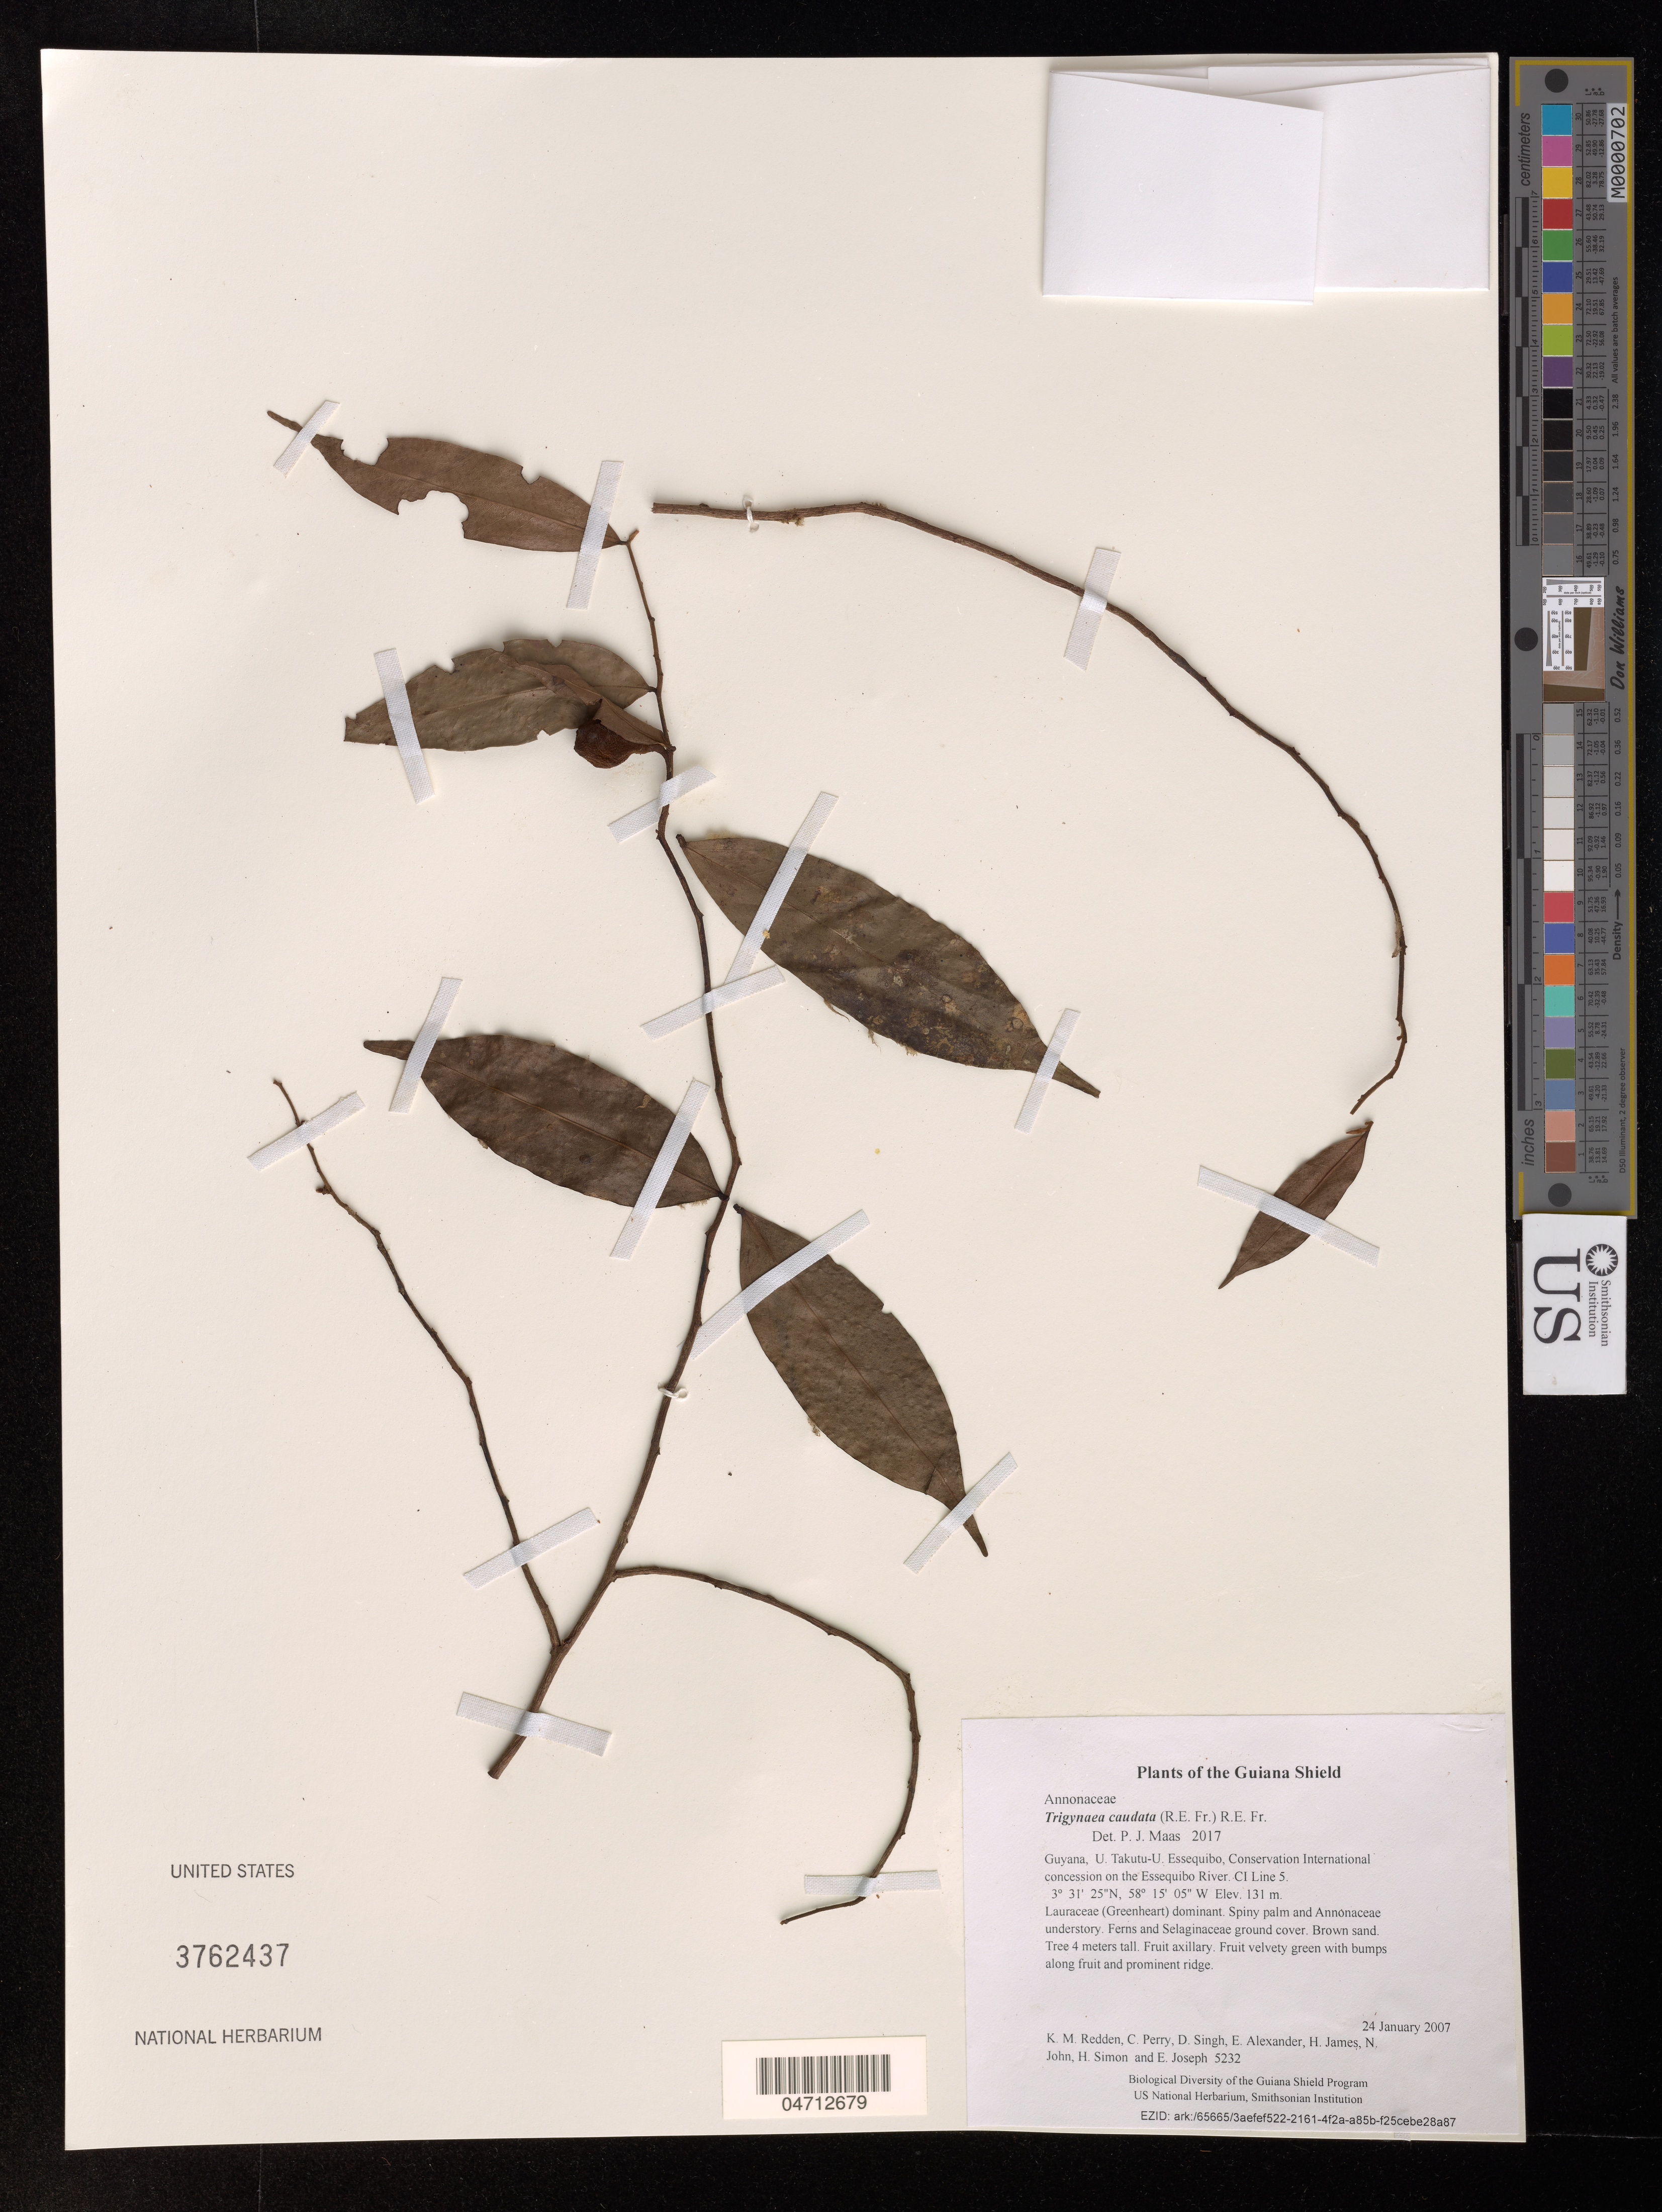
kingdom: Plantae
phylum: Tracheophyta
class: Magnoliopsida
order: Magnoliales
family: Annonaceae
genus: Trigynaea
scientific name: Trigynaea caudata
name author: (R.E. Fr.) R.E. Fr.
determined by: Maas, P. J. M.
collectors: K. M. Redden, C. Perry, D. Singh, E. Alexander, H. James, N. John, H. Simon & E. Joseph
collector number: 5232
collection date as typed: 24 January 2007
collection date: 2007-01-24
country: Guyana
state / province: U. Takutu-U. Essequibo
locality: Conservation International concession on the Essequibo River. CI Line 5.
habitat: Lauraceae (Greenheart) dominant. Spiny palm and Annonaceae understory. Ferns and Selaginaceae ground cover. Brown sand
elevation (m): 131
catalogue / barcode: US 3762437